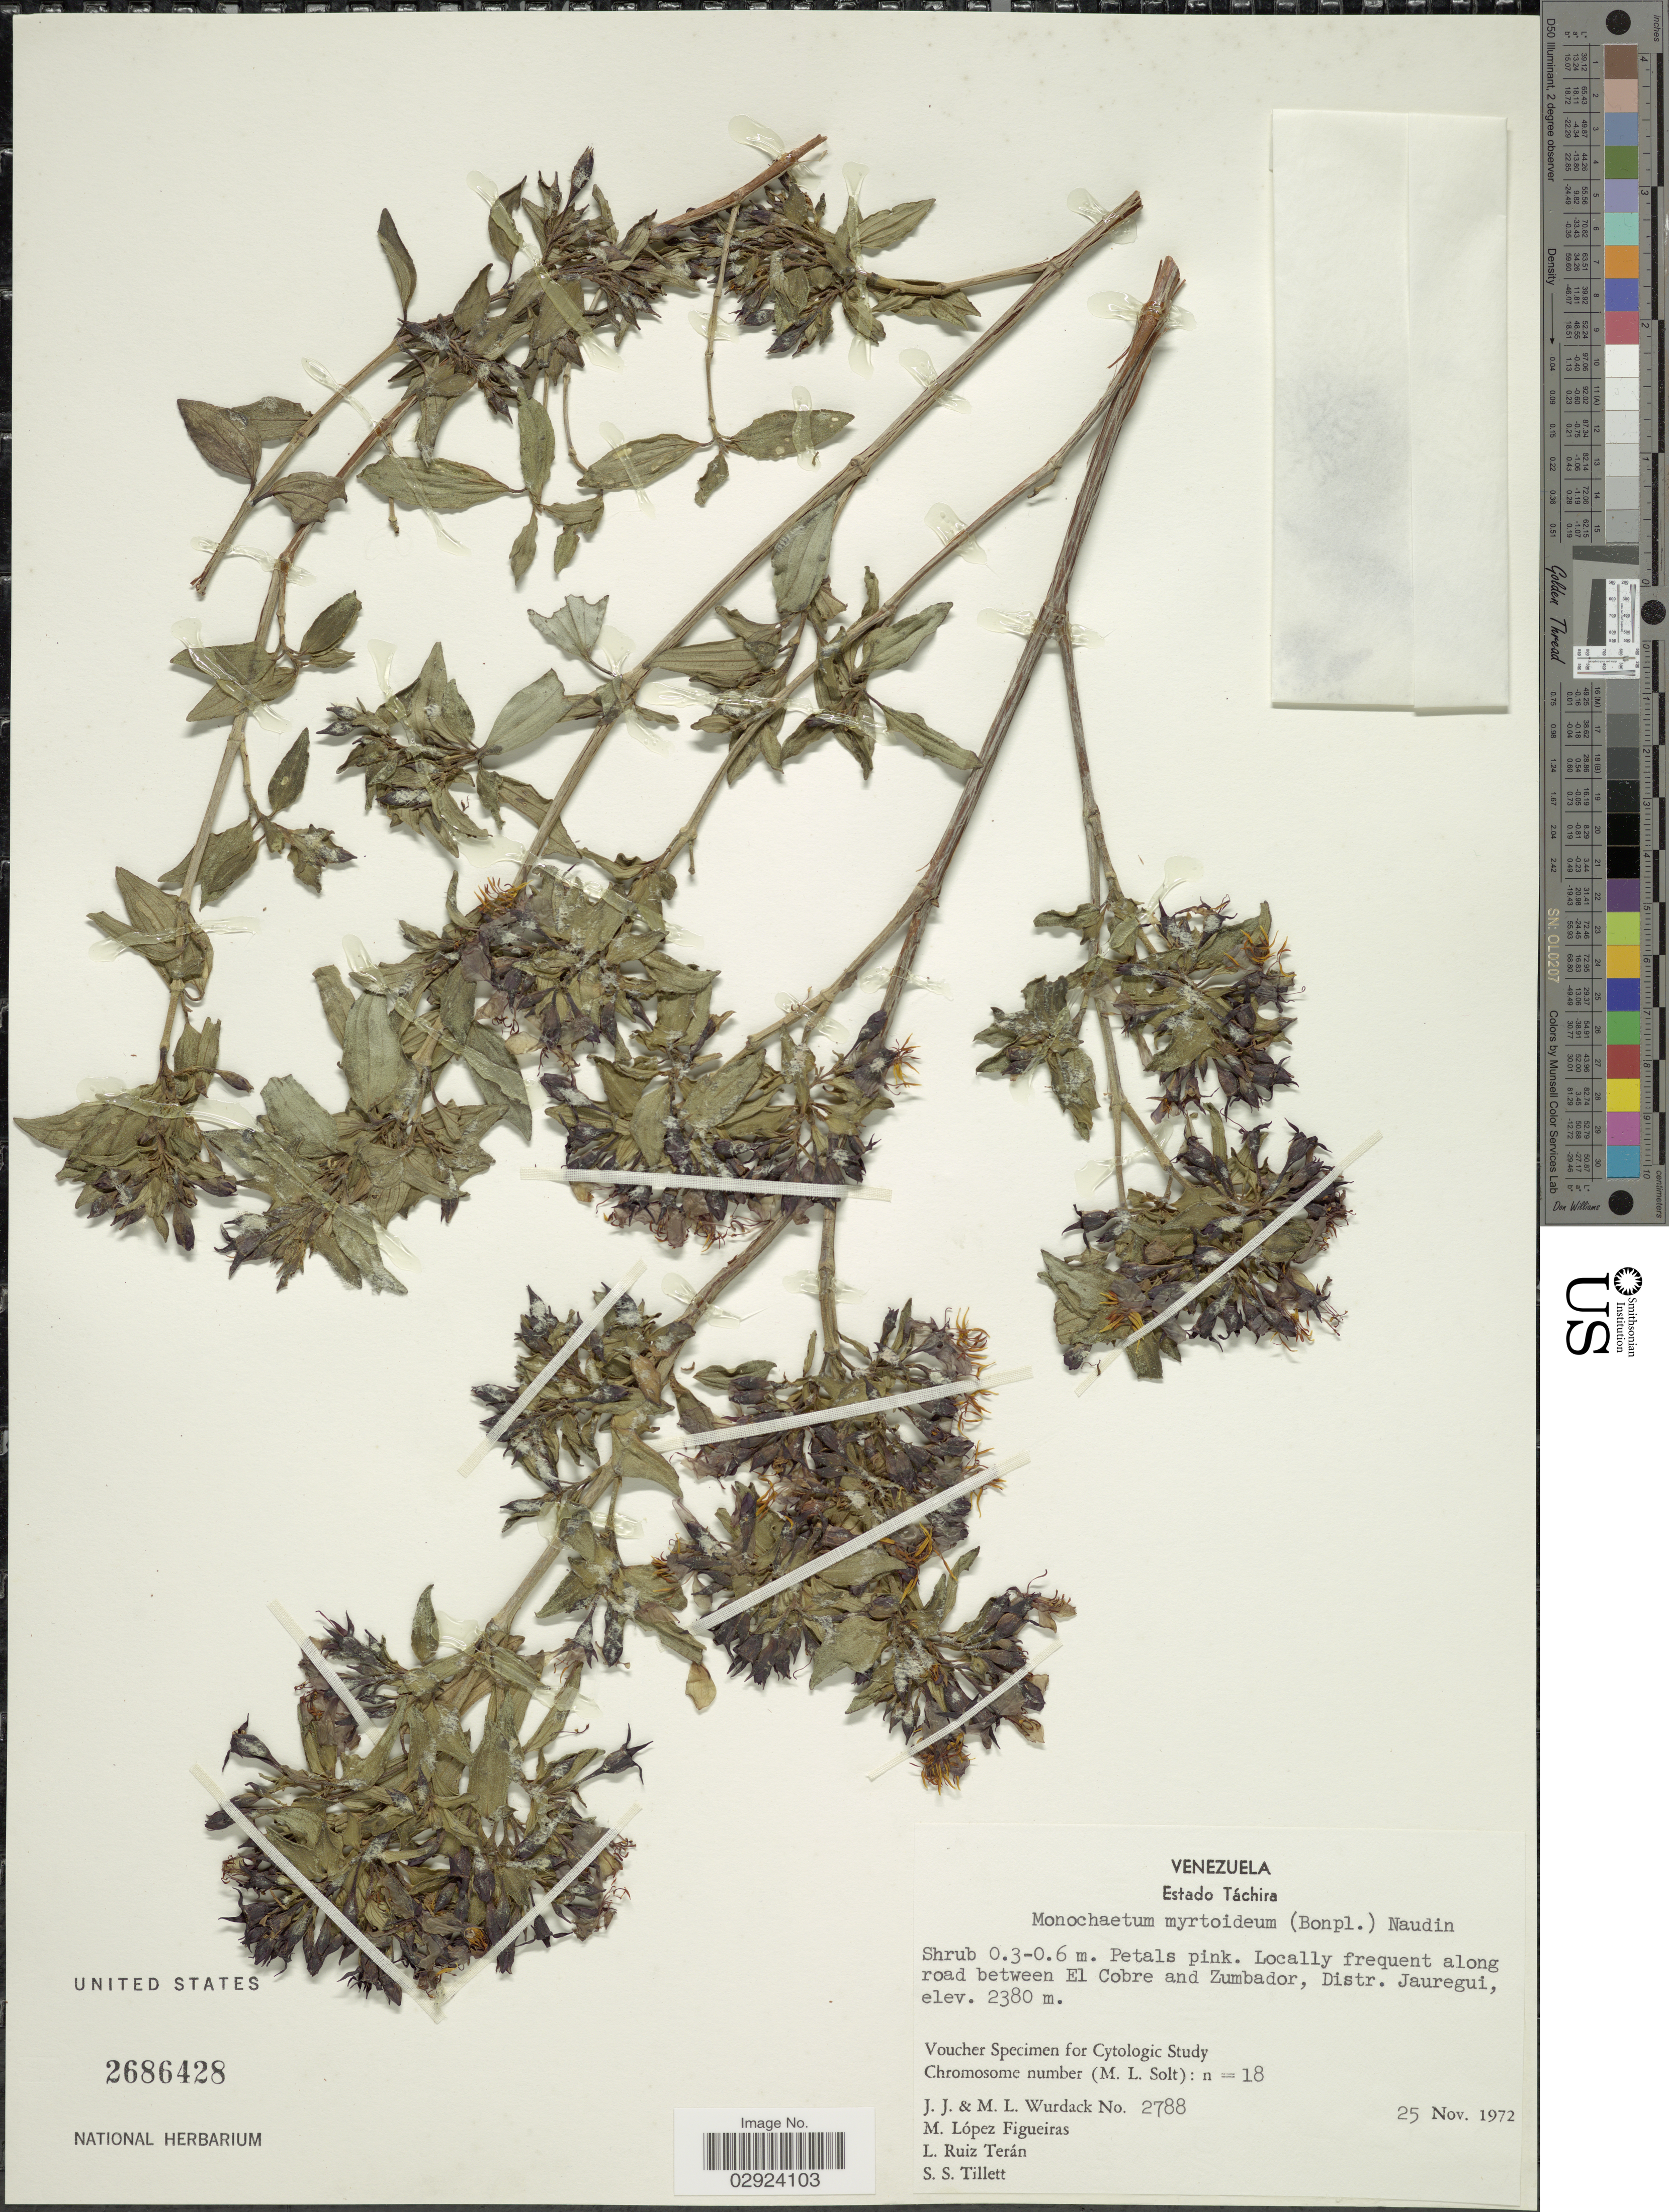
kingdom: Plantae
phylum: Tracheophyta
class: Magnoliopsida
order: Myrtales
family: Melastomataceae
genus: Monochaetum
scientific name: Monochaetum myrtoideum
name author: Naudin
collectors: J. J. Wurdack, M. L. Wurdack, M. López Figueiras & L. E. Ruíz-Terán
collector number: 2788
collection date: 1972-11-25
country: Venezuela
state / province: Tachira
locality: Locally frequent along road between El Cobre and Zumbador, Distr. Jauregui.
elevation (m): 2380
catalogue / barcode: US 2686428